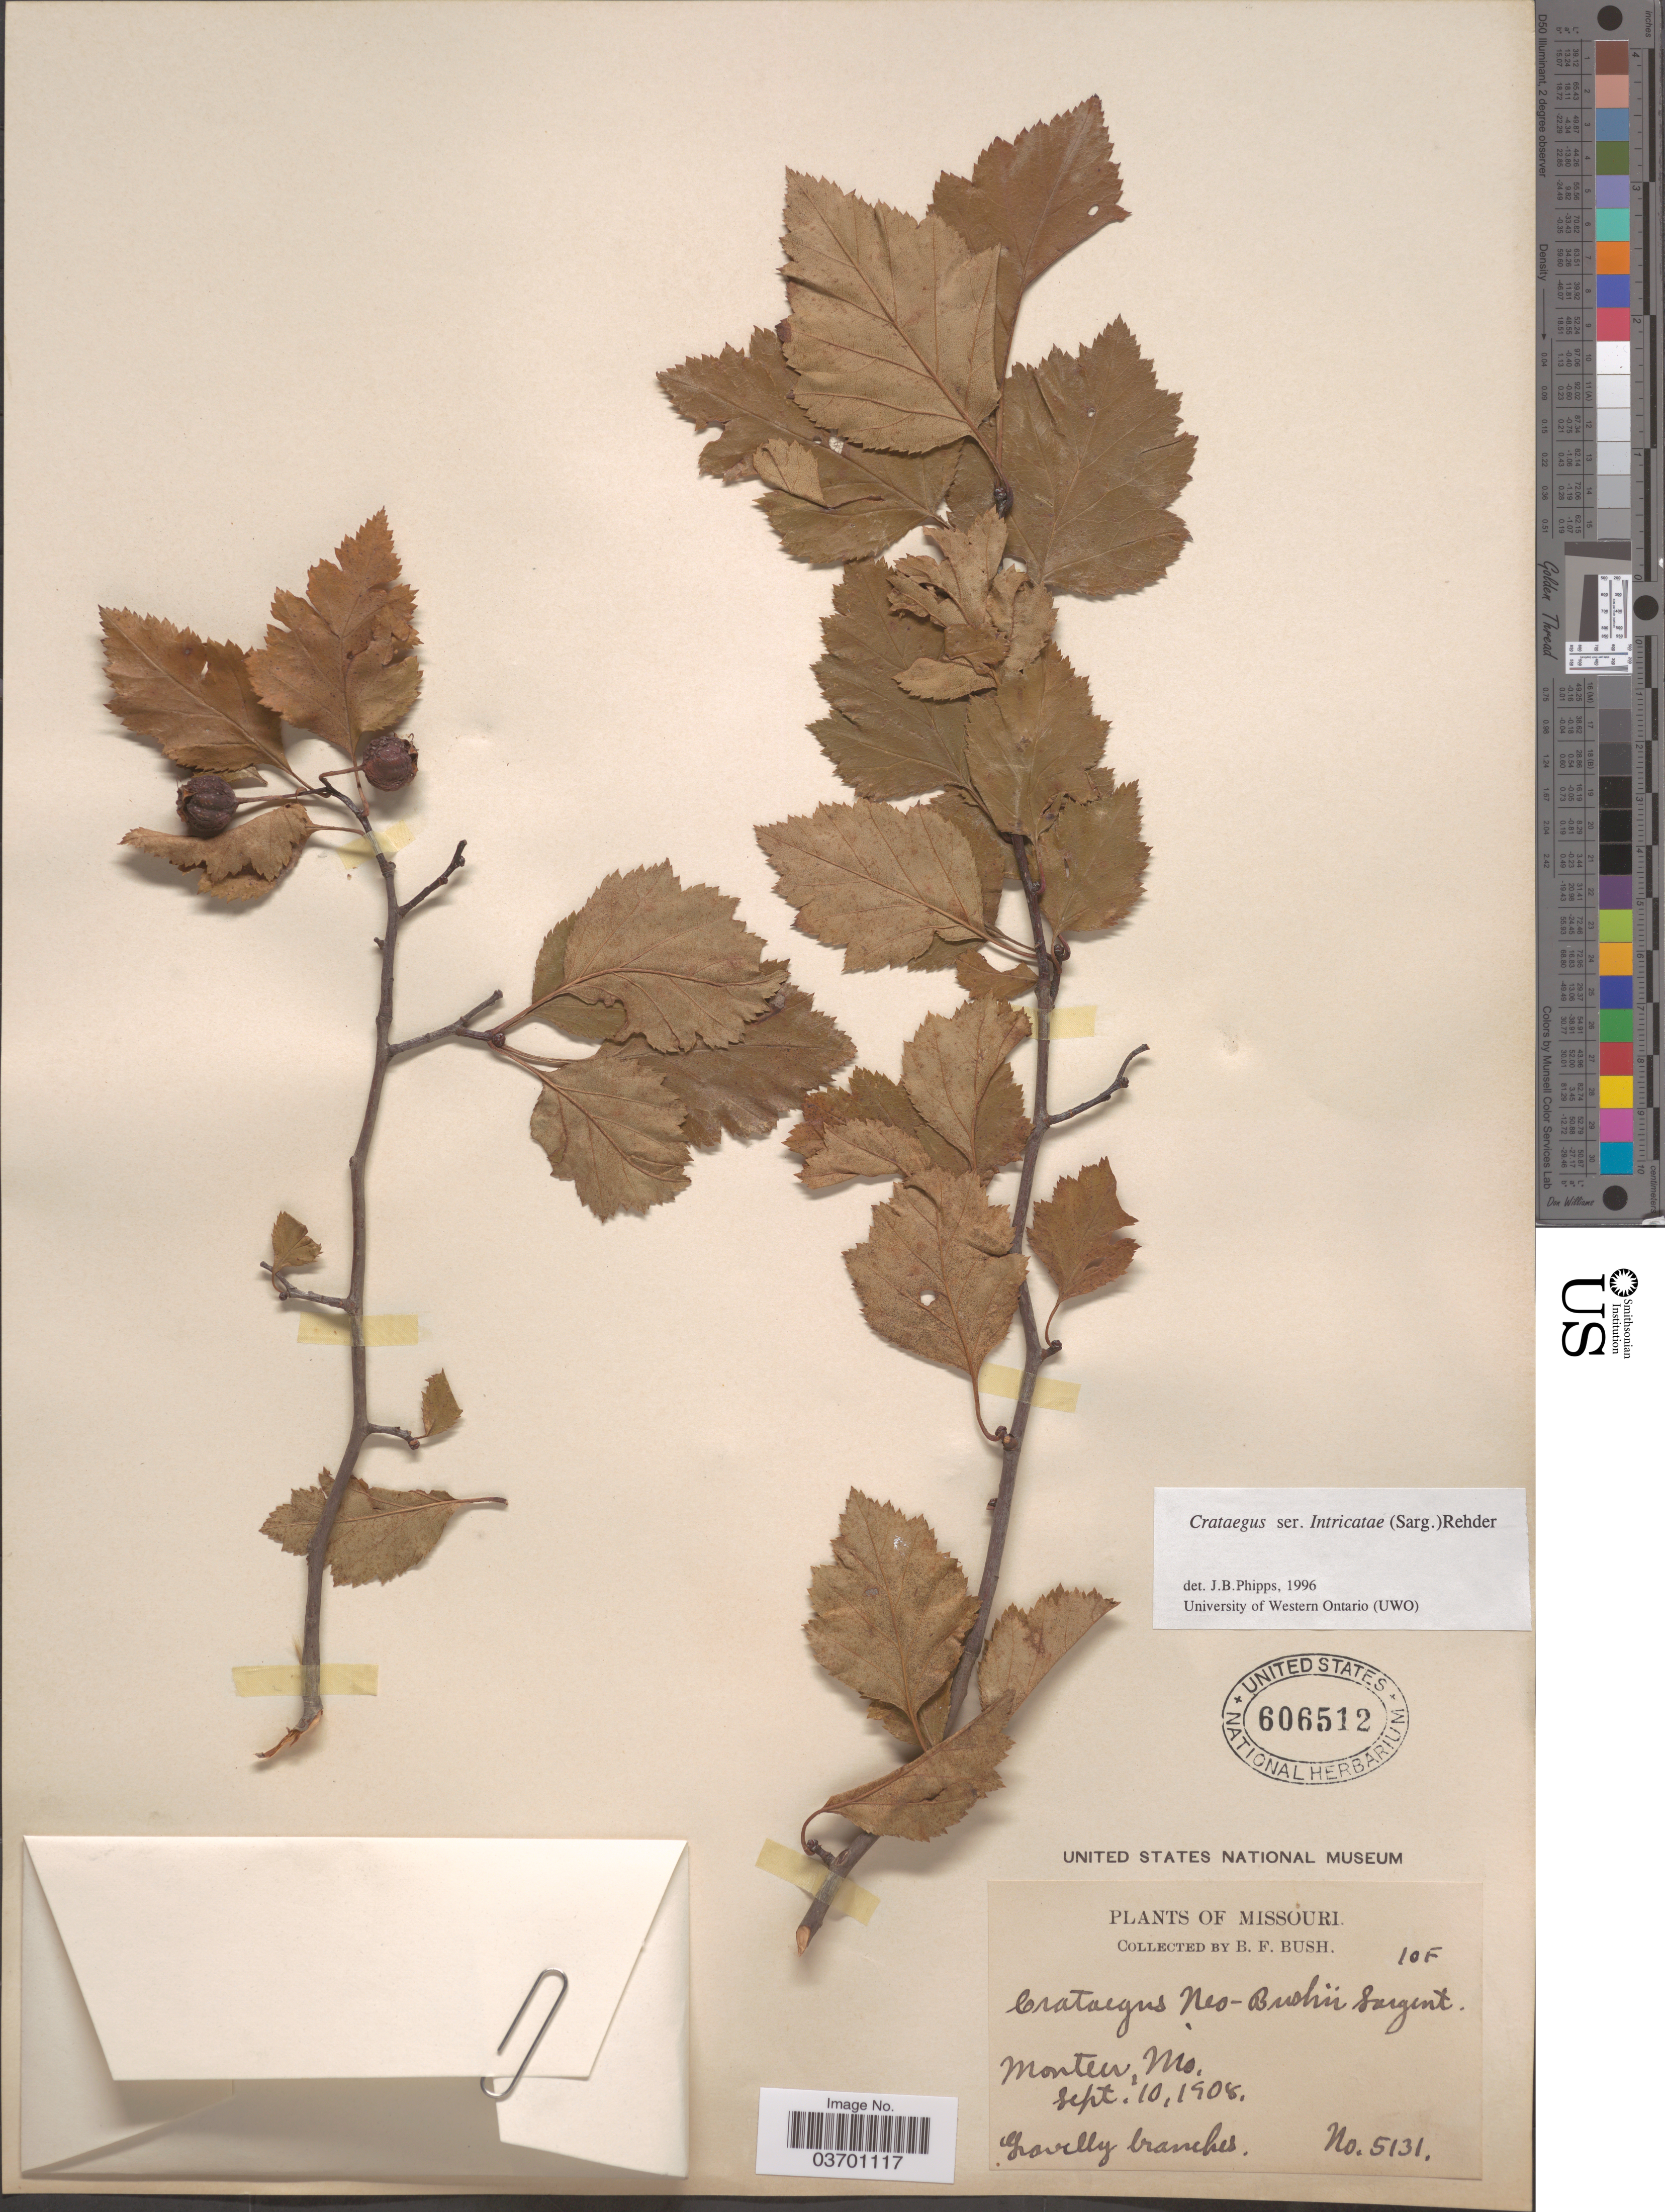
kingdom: Plantae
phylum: Tracheophyta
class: Magnoliopsida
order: Rosales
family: Rosaceae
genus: Crataegus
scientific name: Crataegus neobushii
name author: Sarg.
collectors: B. F. Bush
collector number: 5131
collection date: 1908-09-10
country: United States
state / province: Missouri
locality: Monteer.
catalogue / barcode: US 606512